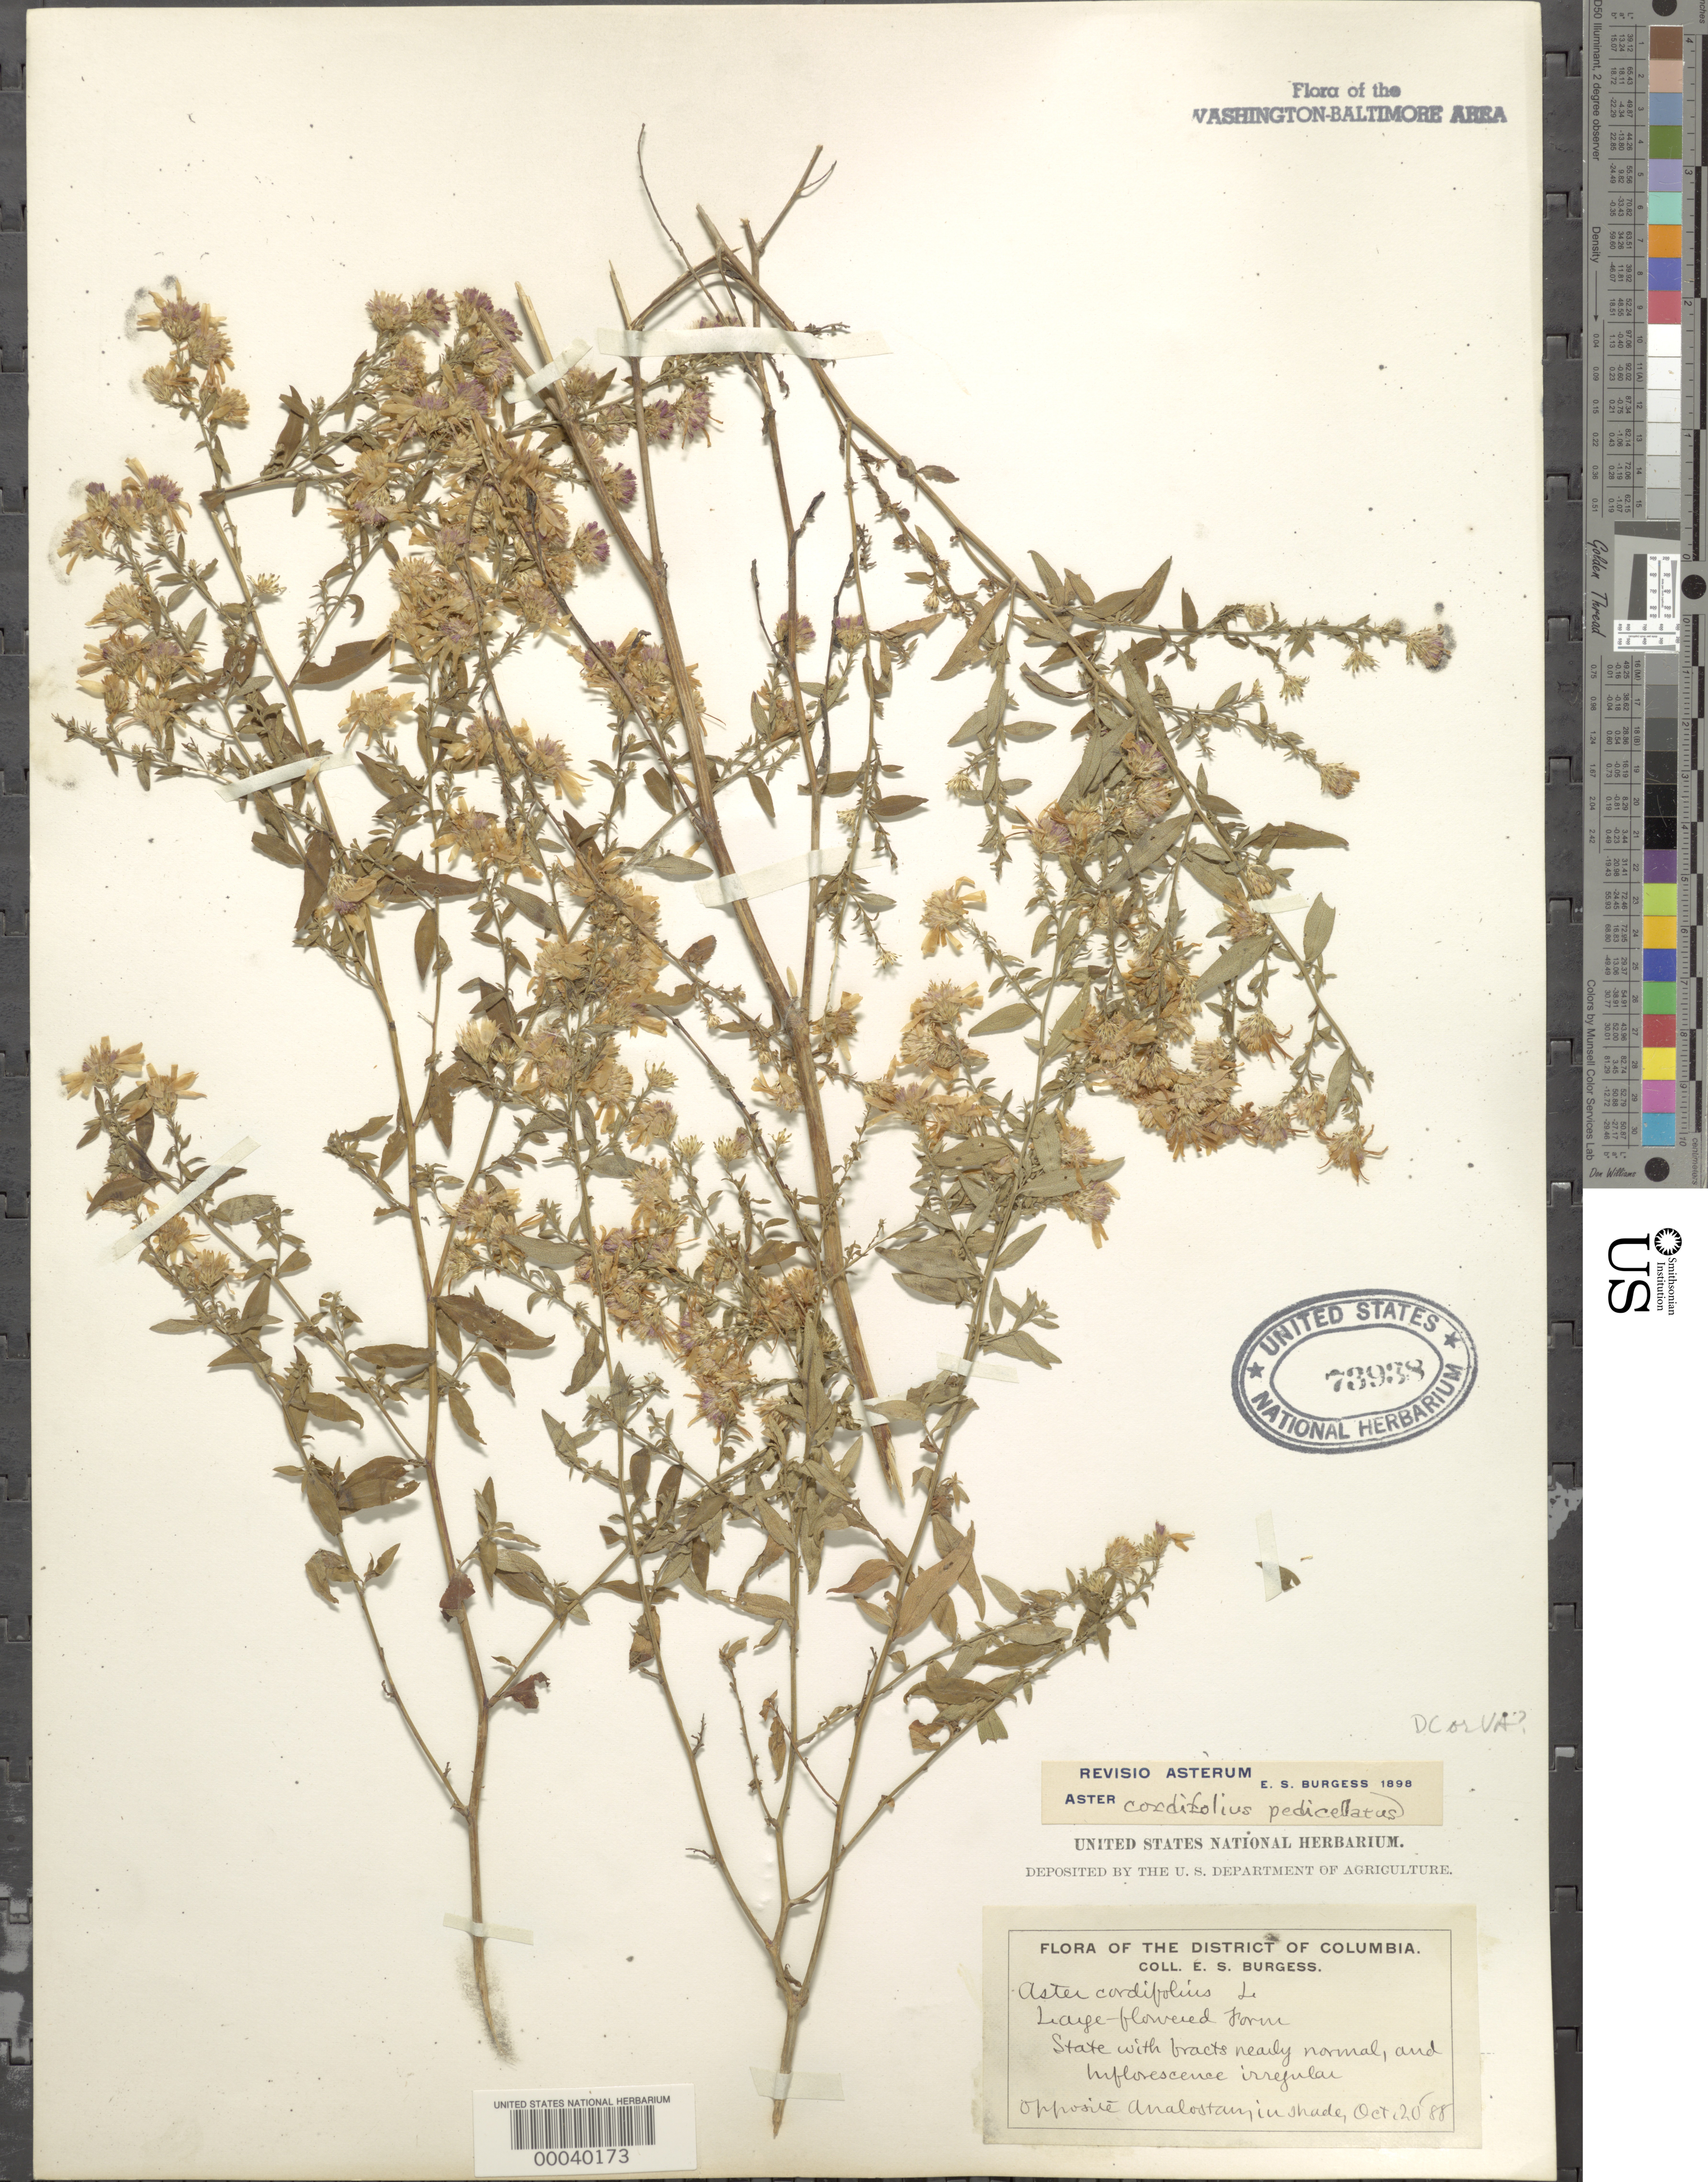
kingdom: Plantae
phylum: Tracheophyta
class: Magnoliopsida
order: Asterales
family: Asteraceae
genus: Symphyotrichum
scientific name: Symphyotrichum cordifolium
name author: (L.) G.L. Nesom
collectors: E. Burgess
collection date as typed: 20 Oct 1888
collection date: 1888-10-20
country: United States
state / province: District of Columbia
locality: opposite Roosevelt Island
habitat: Shade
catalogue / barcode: US 73938